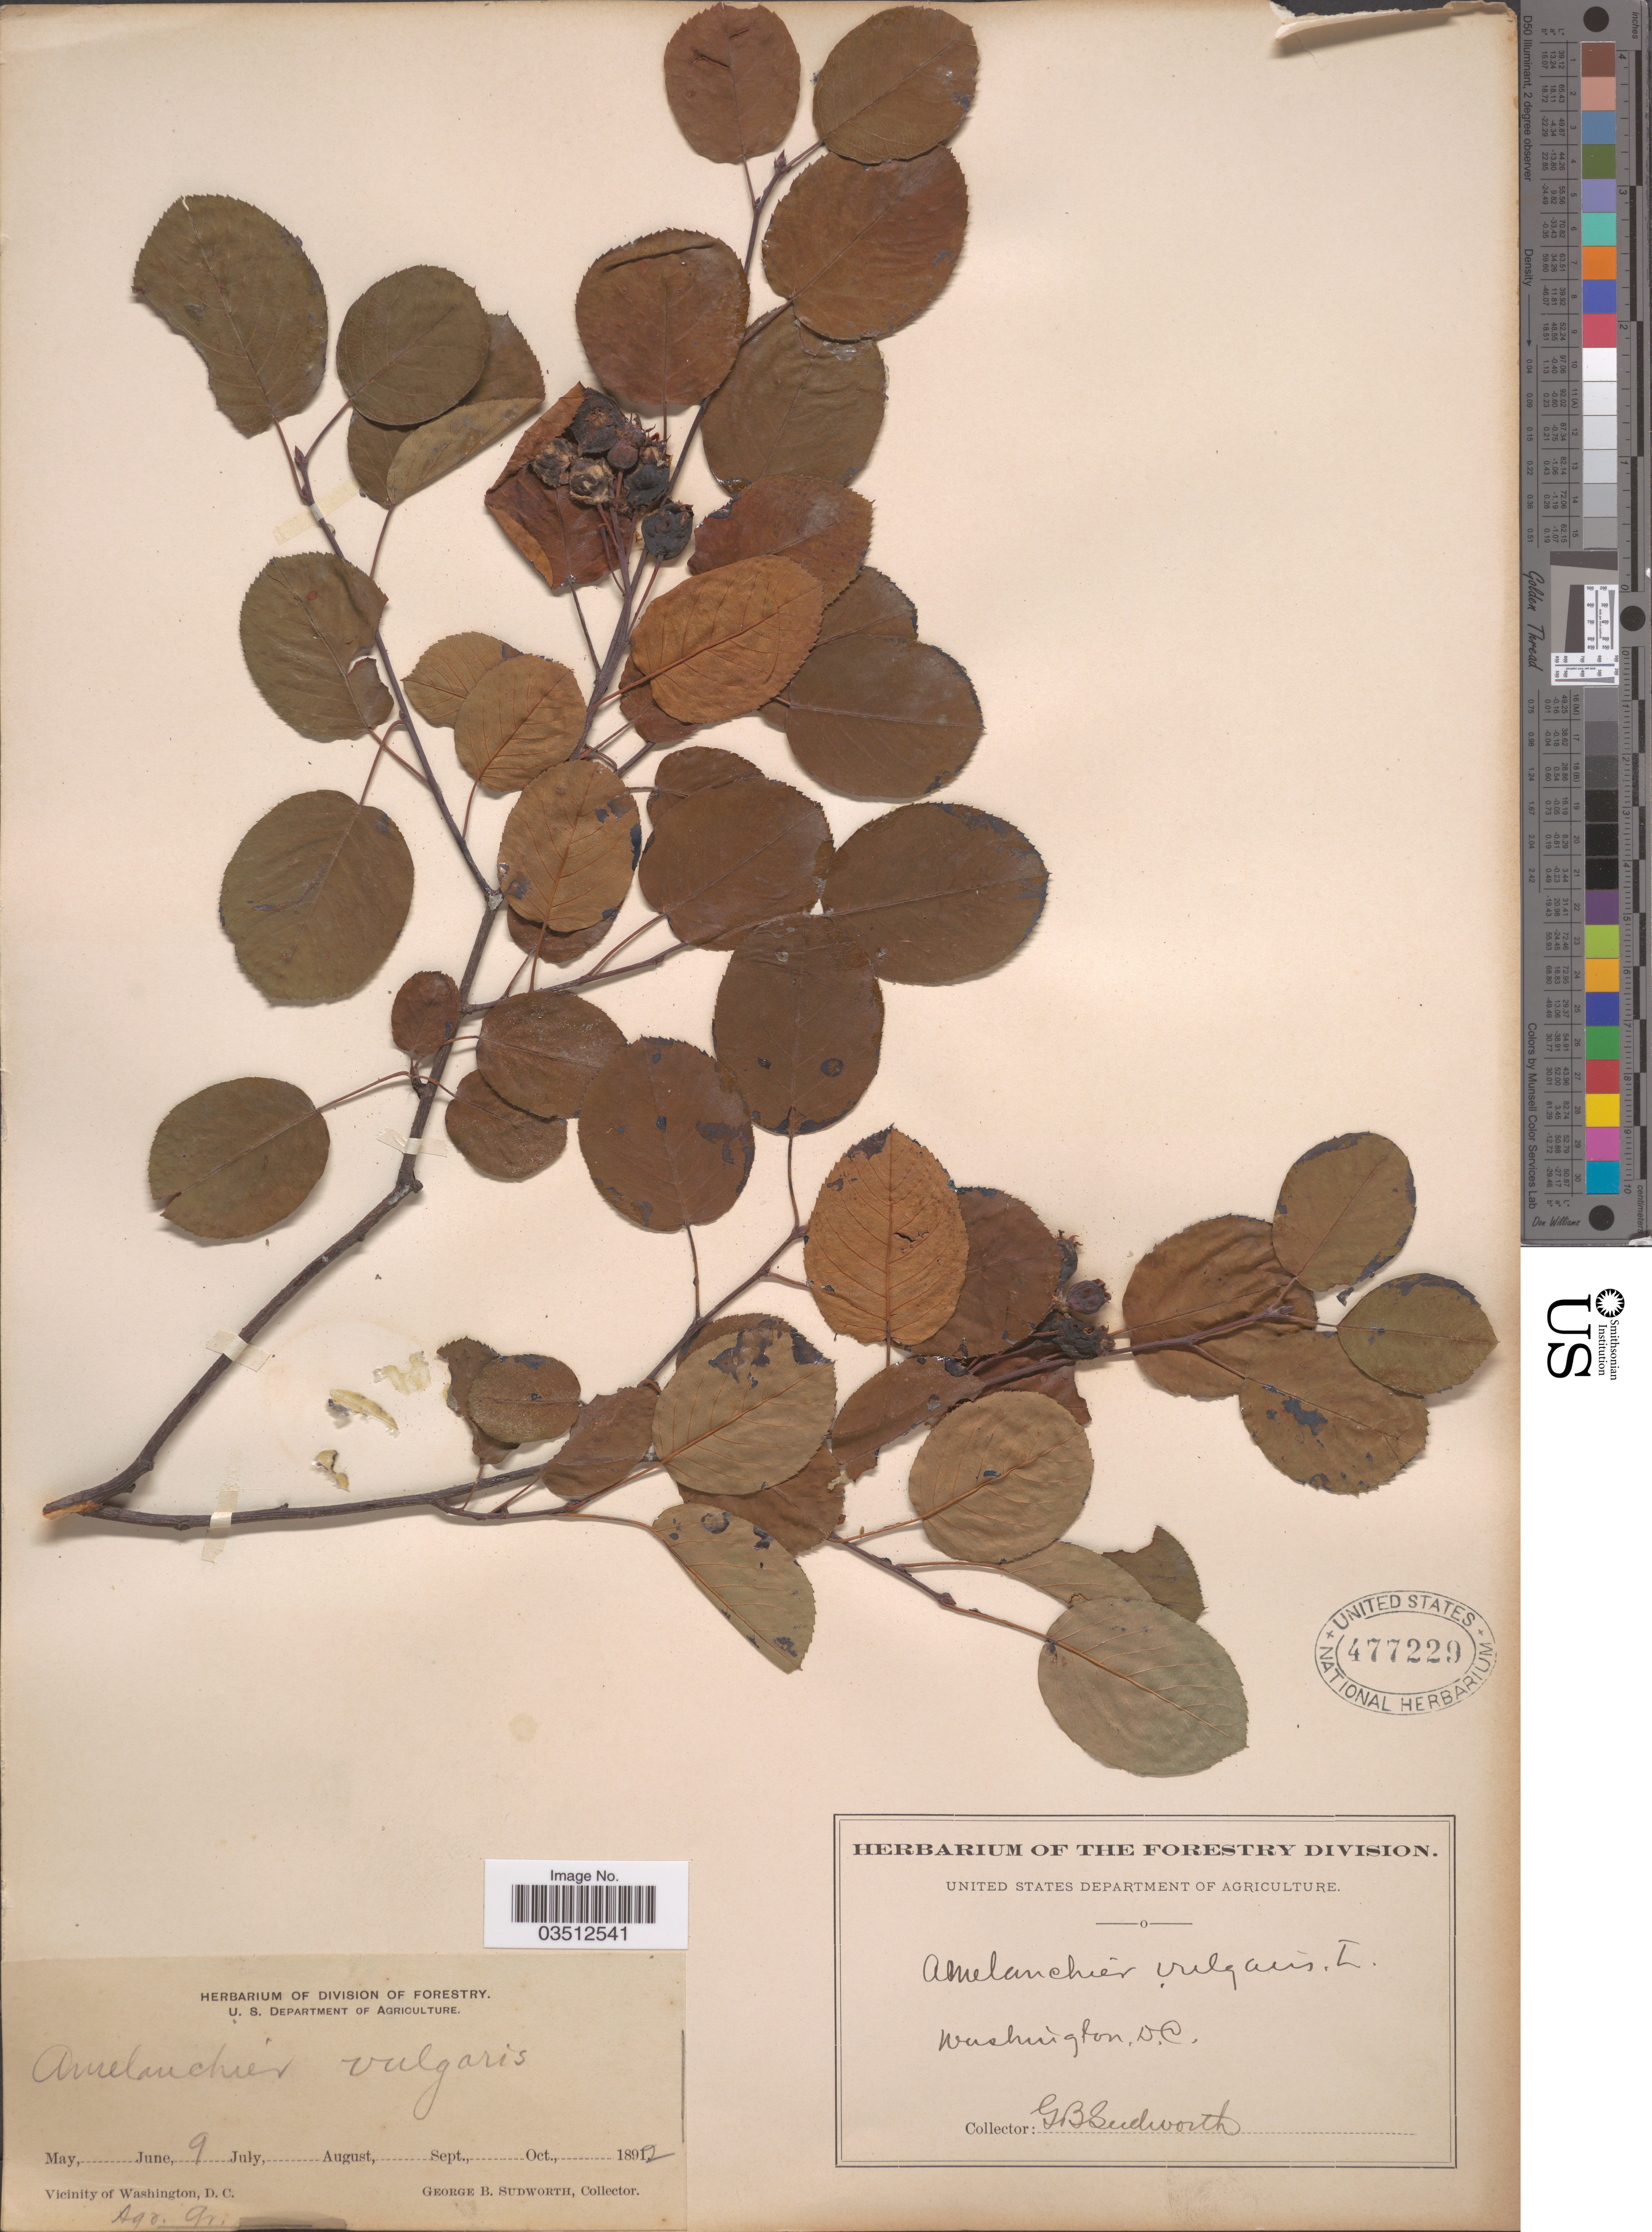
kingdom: Plantae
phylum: Tracheophyta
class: Magnoliopsida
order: Rosales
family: Rosaceae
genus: Amelanchier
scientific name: Amelanchier ovalis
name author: Medik.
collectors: G. B. Sudworth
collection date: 1892-06-09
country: United States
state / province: District of Columbia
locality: Vicinity of Washington, D.C.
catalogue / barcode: US 477229